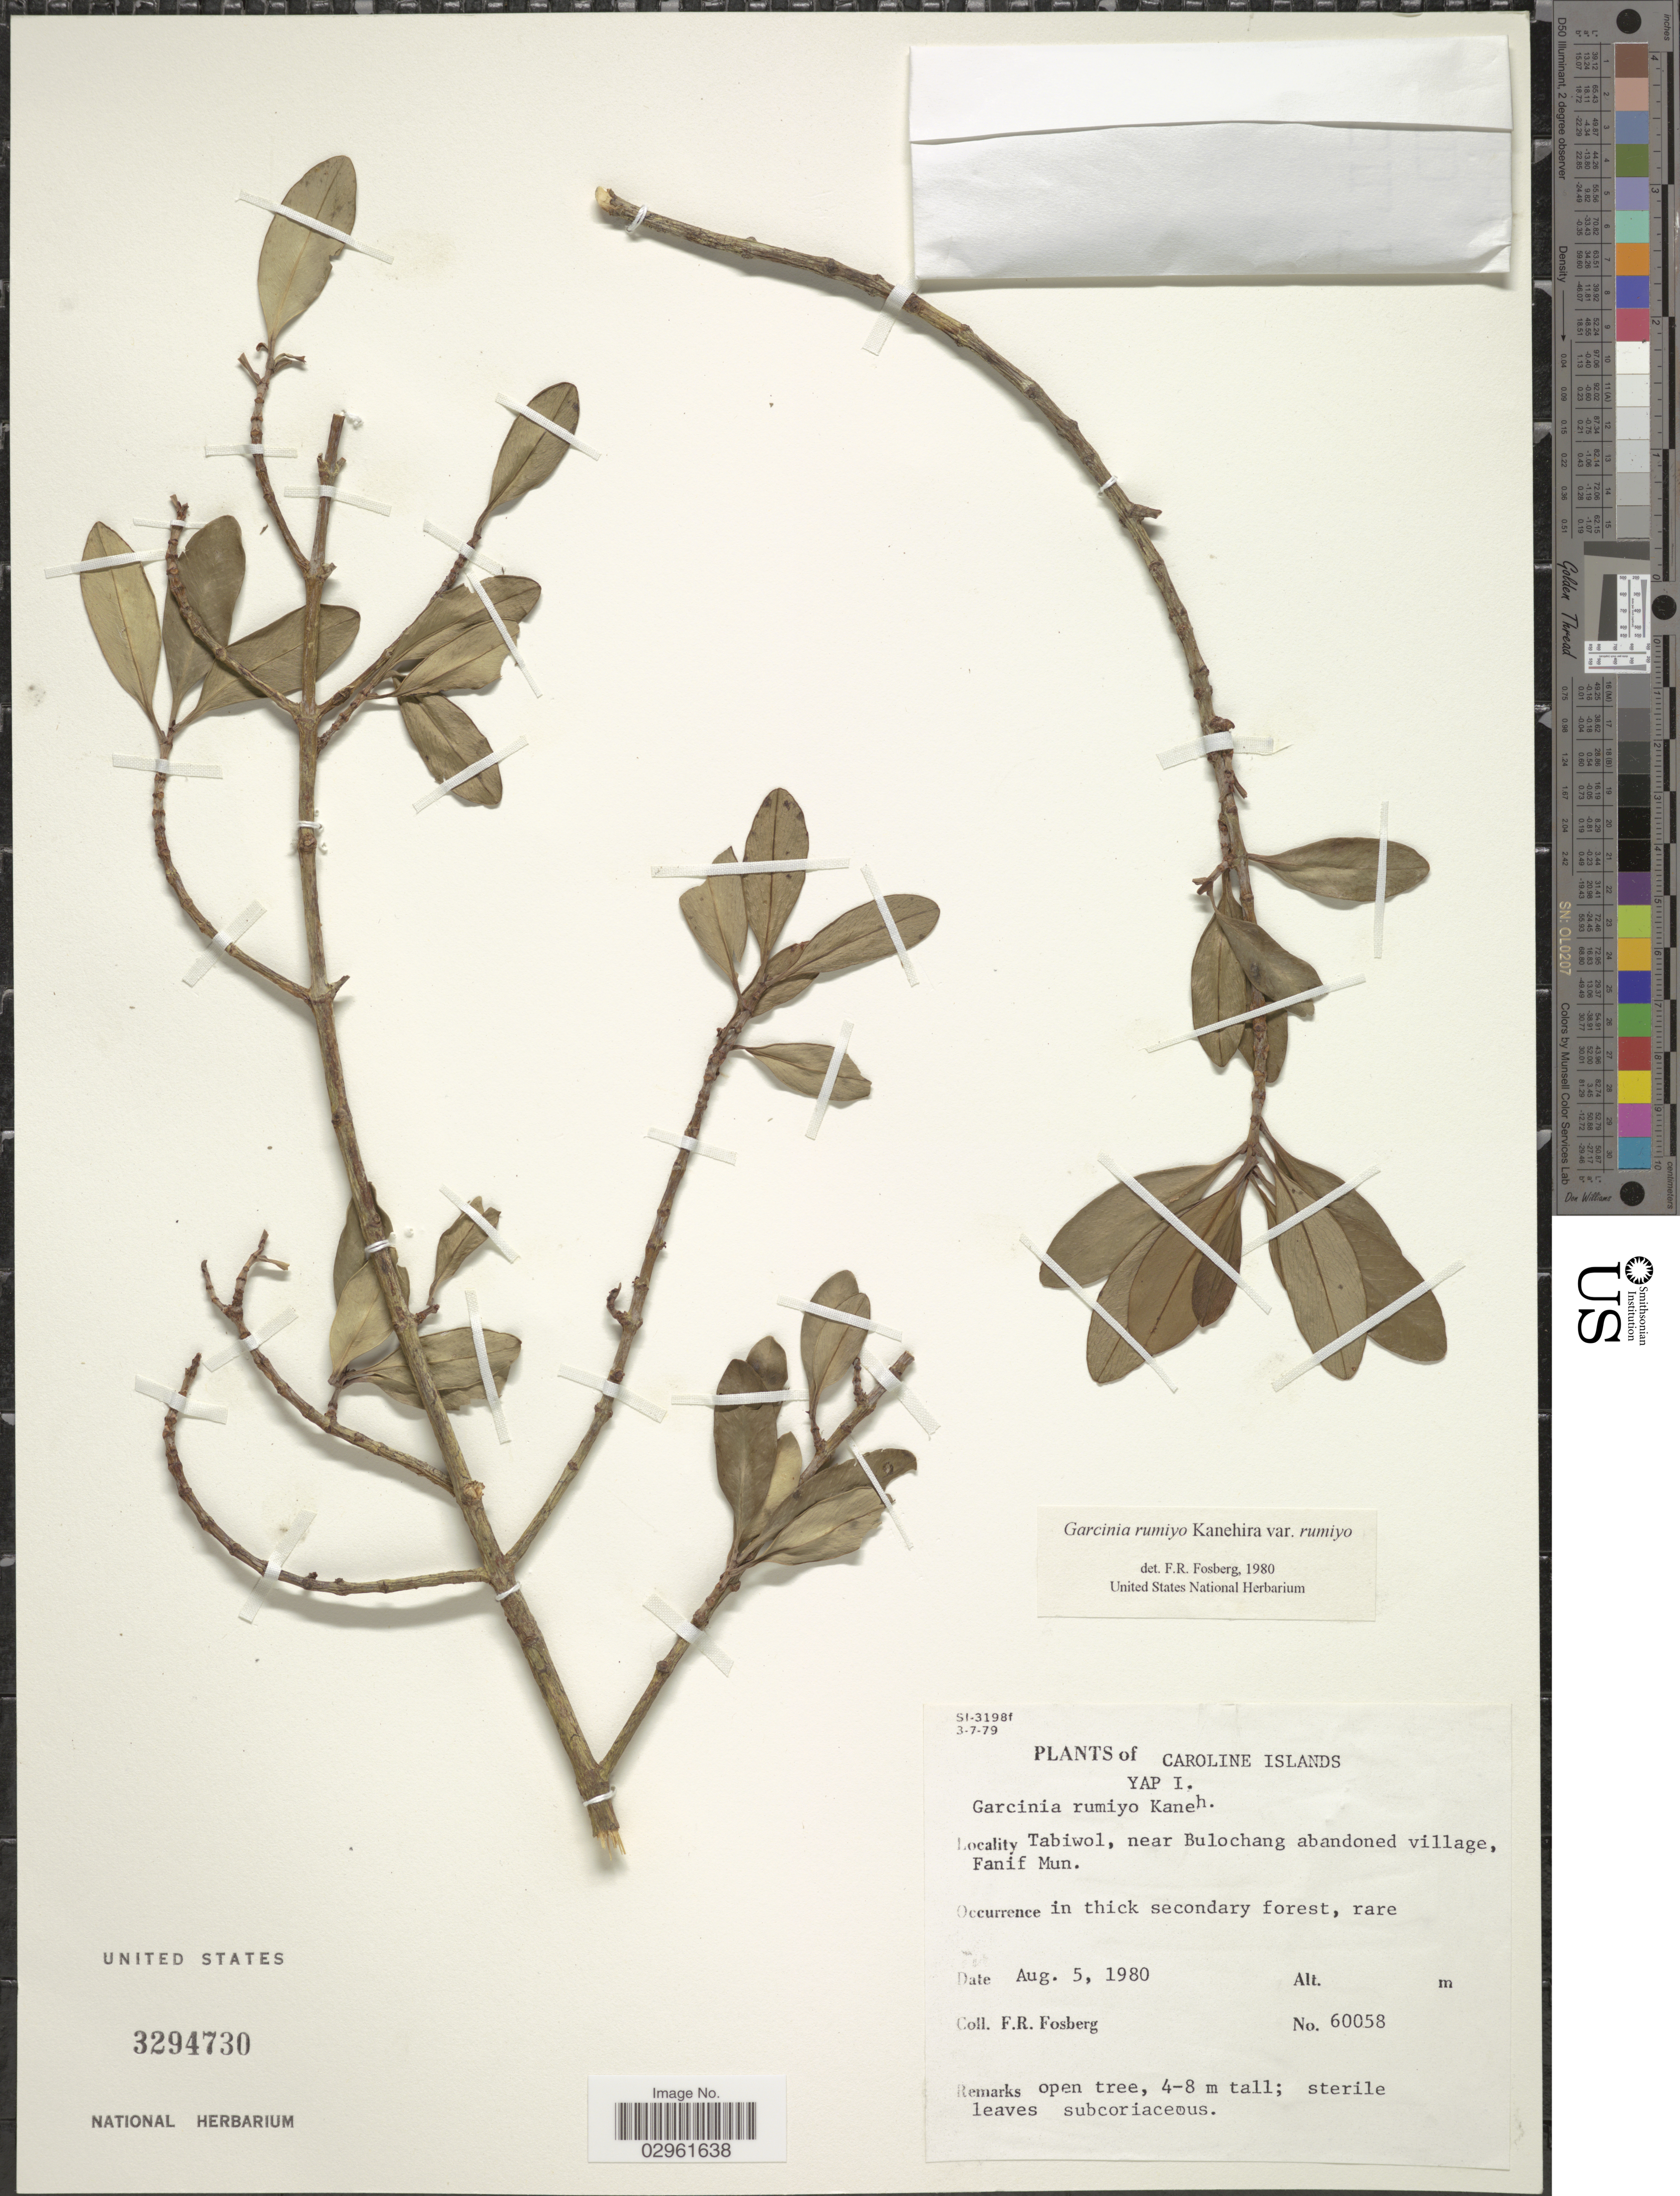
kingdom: Plantae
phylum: Tracheophyta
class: Magnoliopsida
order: Malpighiales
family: Clusiaceae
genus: Garcinia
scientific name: Garcinia rumiyo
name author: Kaneh.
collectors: F. R. Fosberg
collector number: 60058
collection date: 1980-08-05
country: Micronesia, Federated States of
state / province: Yap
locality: Caroline Islands. Yap I. Tabiwol, near Bulochang abandoned village, Fanif Mun.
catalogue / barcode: US 3294730